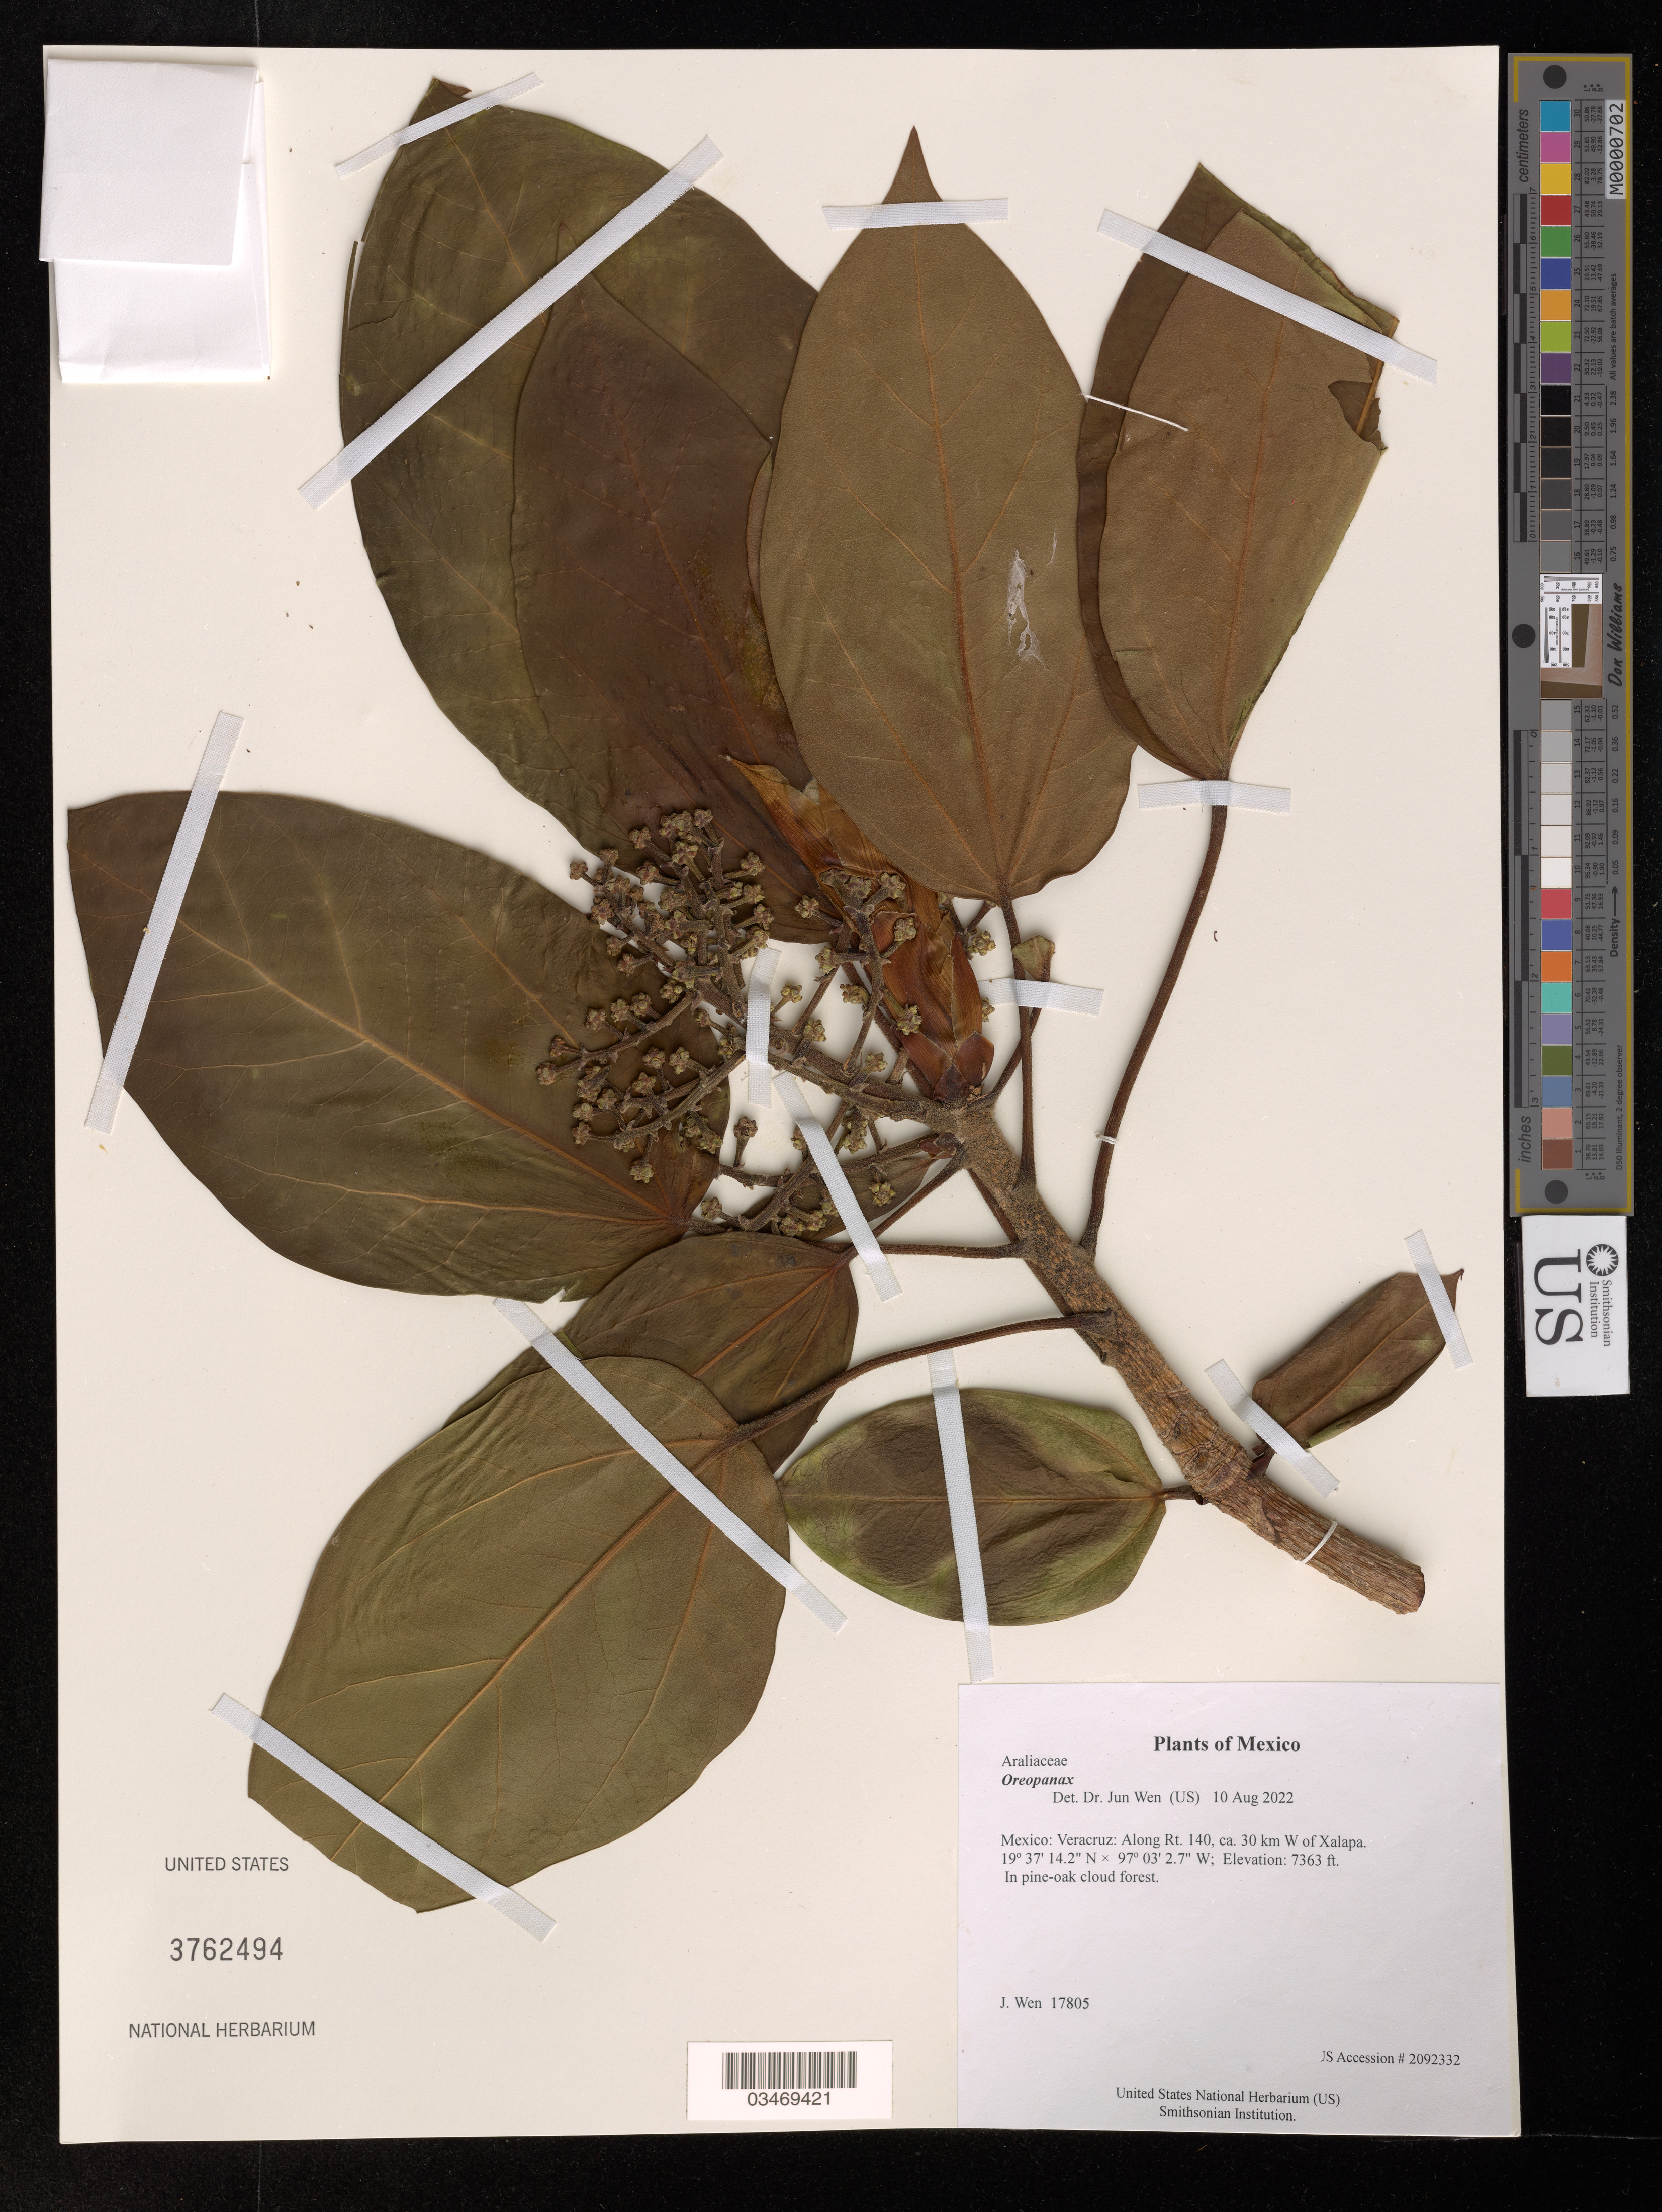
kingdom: Plantae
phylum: Tracheophyta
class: Magnoliopsida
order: Apiales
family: Araliaceae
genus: Oreopanax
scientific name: Oreopanax sp.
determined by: Wen, Jun, (BOT), Smithsonian Institution - National Museum of Natural History (UNITED STATES)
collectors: J. Wen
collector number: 17805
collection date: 2022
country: Mexico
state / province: Veracruz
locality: Along Rt. 140, ca. 30 km W of Xalapa.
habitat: In pine-oak cloud forest.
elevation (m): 2244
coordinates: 19 37.237 N, 97 03.045 W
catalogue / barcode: US 3762494